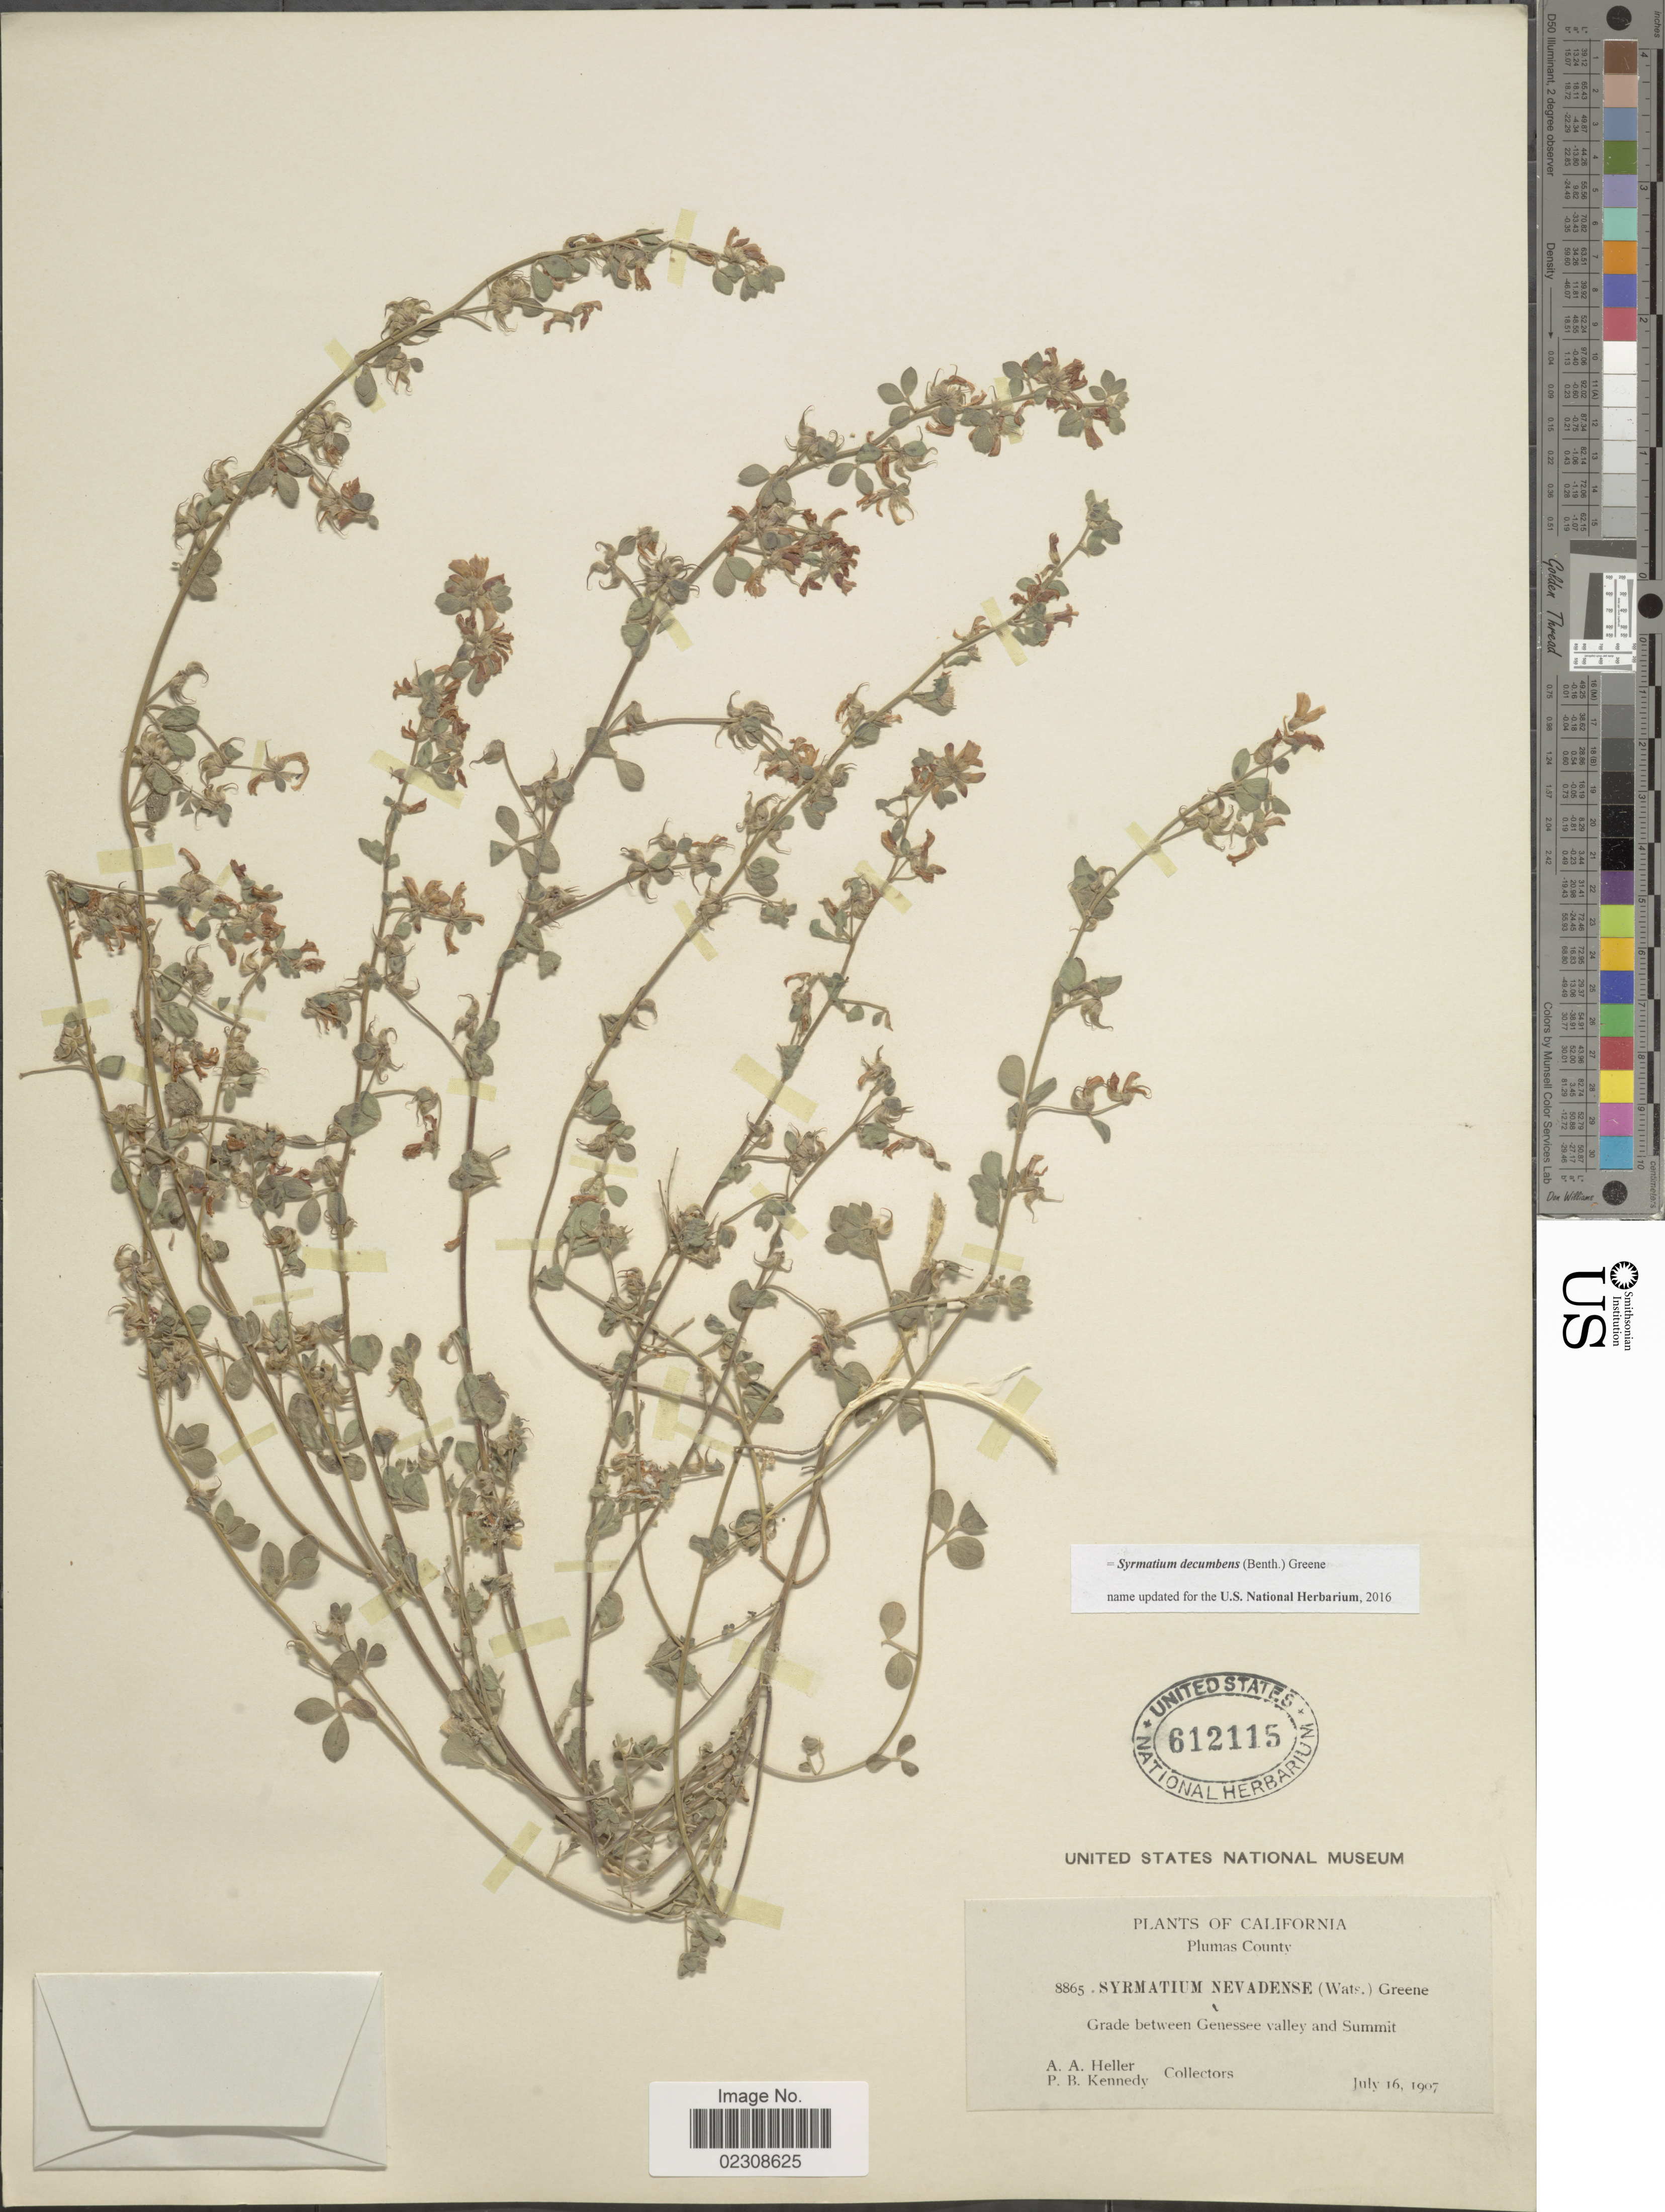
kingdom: Plantae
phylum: Tracheophyta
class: Magnoliopsida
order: Fabales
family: Fabaceae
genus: Syrmatium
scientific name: Syrmatium decumbens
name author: (Benth.) Greene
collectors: A. A. Heller & P. B. Kennedy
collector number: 8865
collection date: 1907-07-16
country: United States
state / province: California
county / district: Plumas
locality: Plumas County. Grade between Genessee vallay and Summit.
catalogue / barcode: US 612115